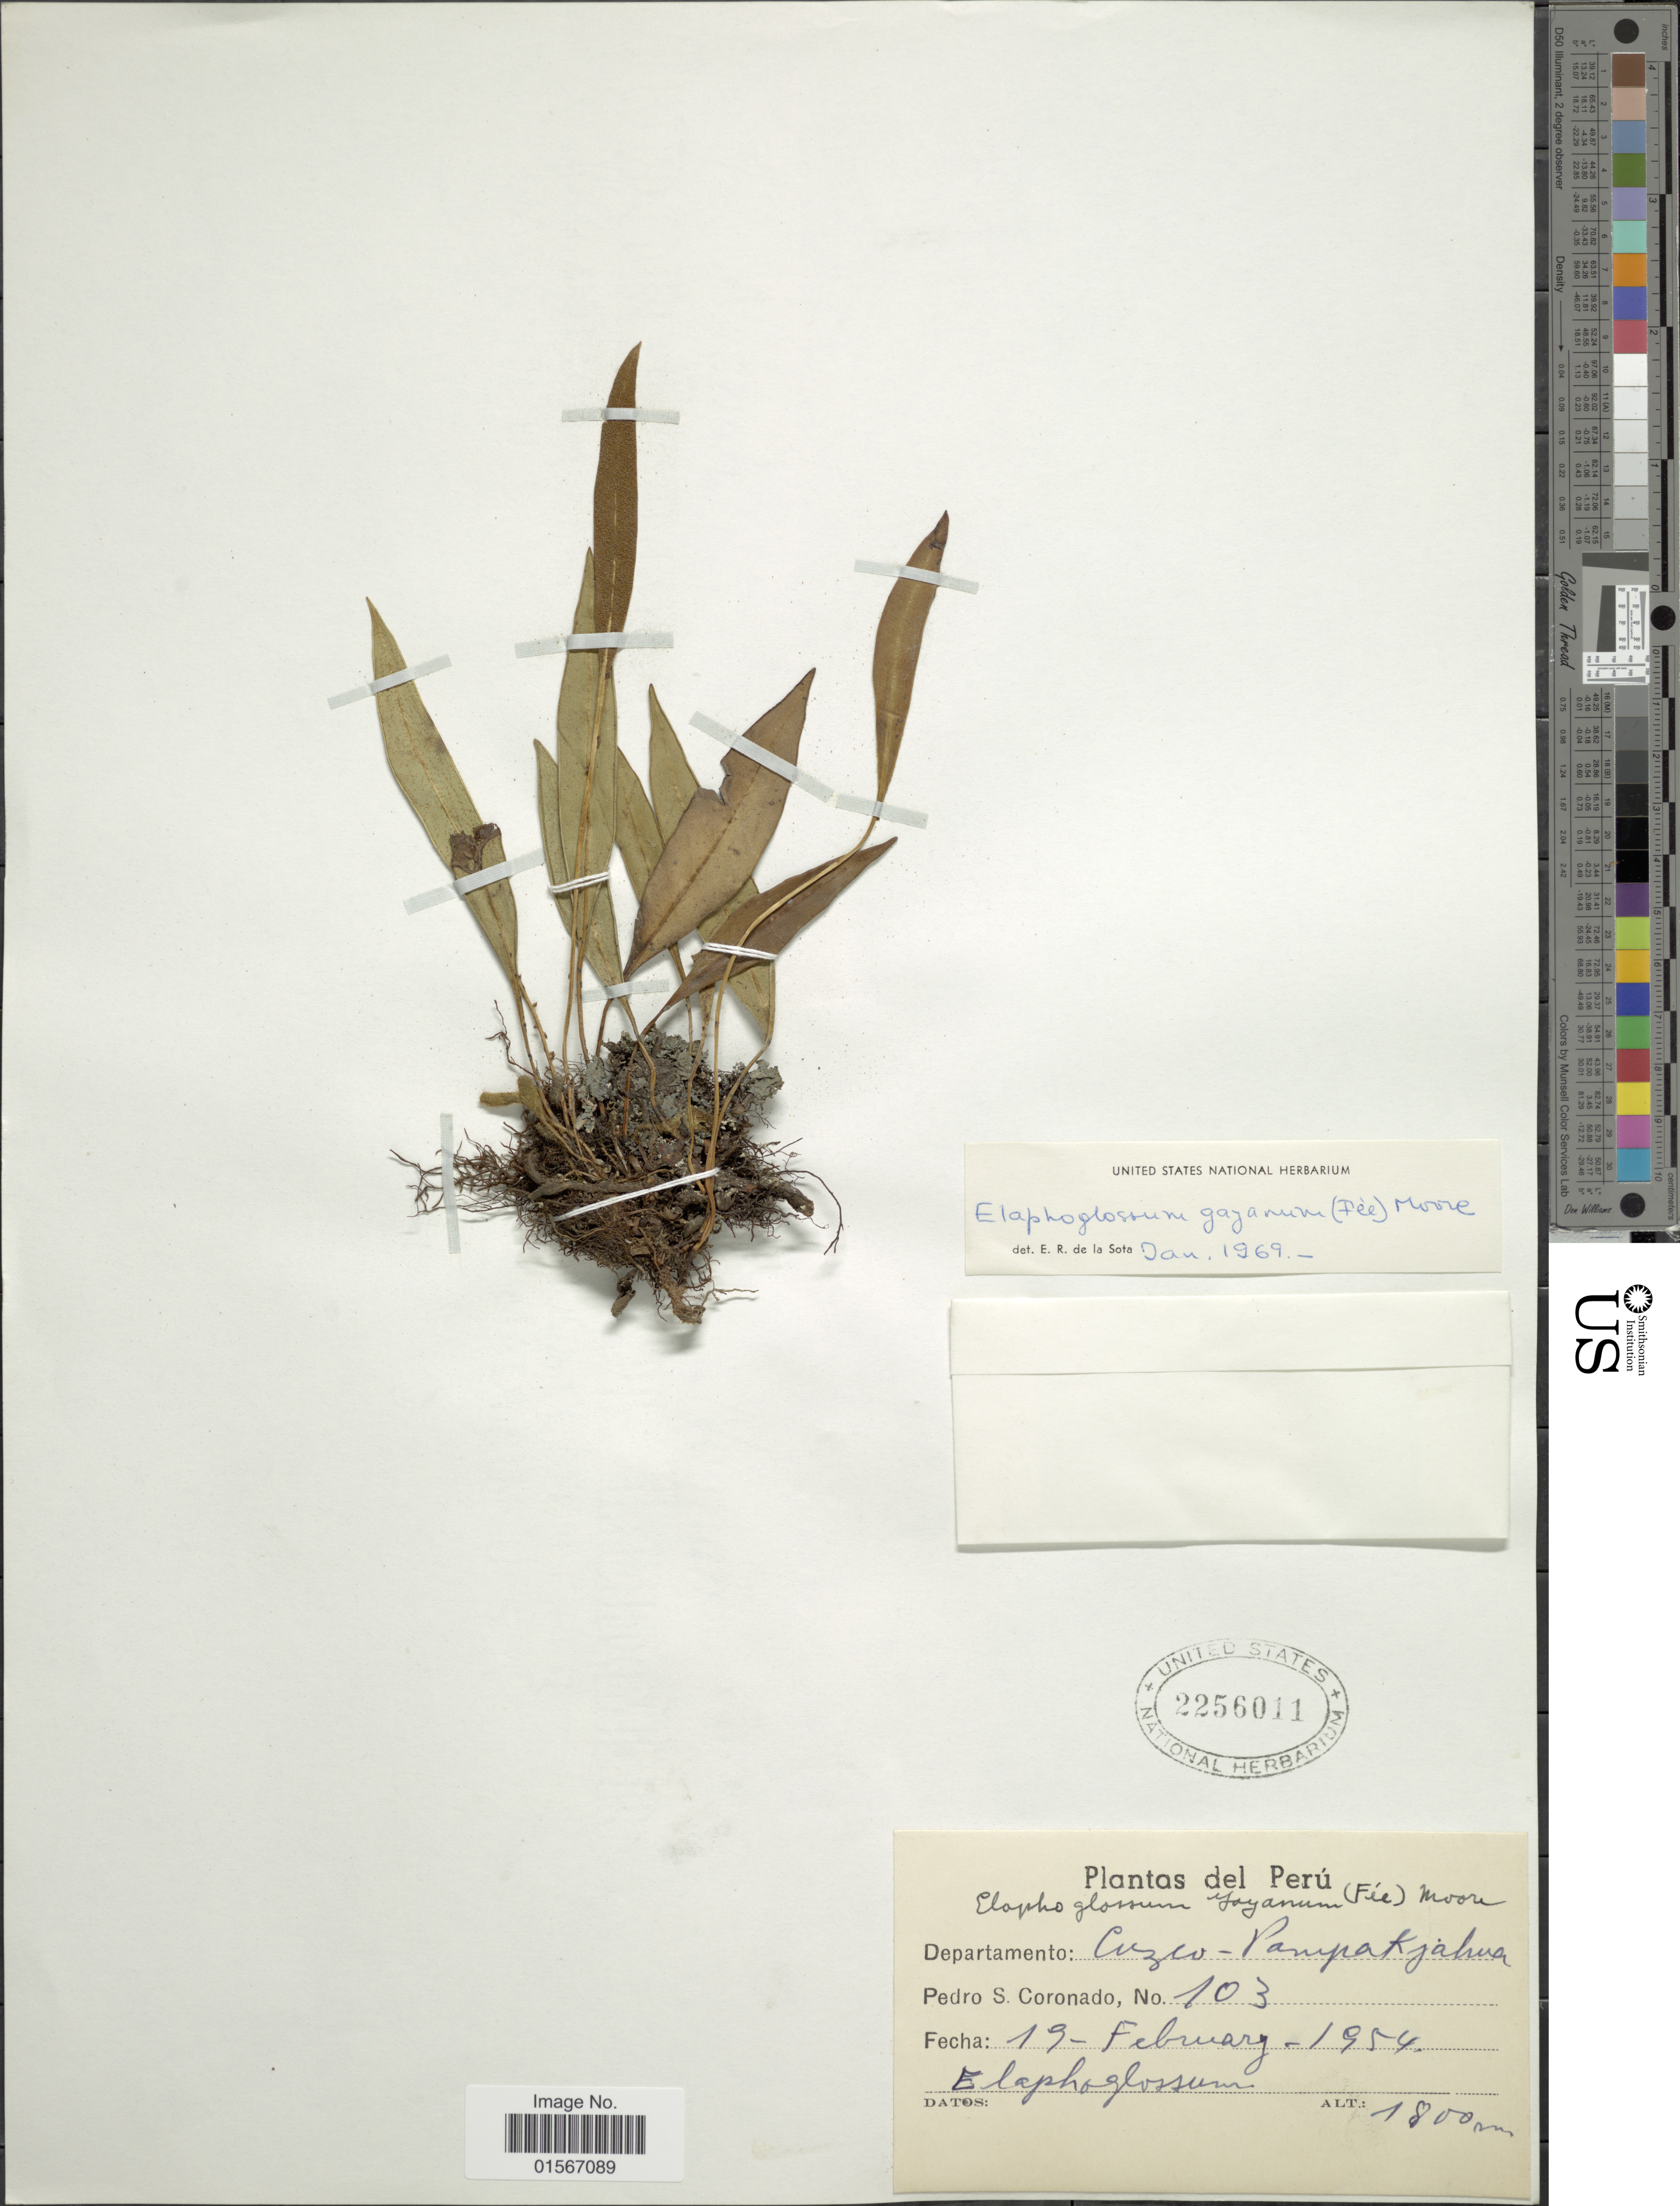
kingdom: Plantae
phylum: Tracheophyta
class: Polypodiopsida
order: Polypodiales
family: Dryopteridaceae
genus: Elaphoglossum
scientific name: Elaphoglossum minutum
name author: (Pohl ex Fée) T. Moore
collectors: P. Coronado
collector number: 103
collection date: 1954-02-19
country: Peru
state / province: Cusco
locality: Departamento: Cuzco-Pampakjahua [interpreted]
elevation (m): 1800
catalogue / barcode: US 2256011